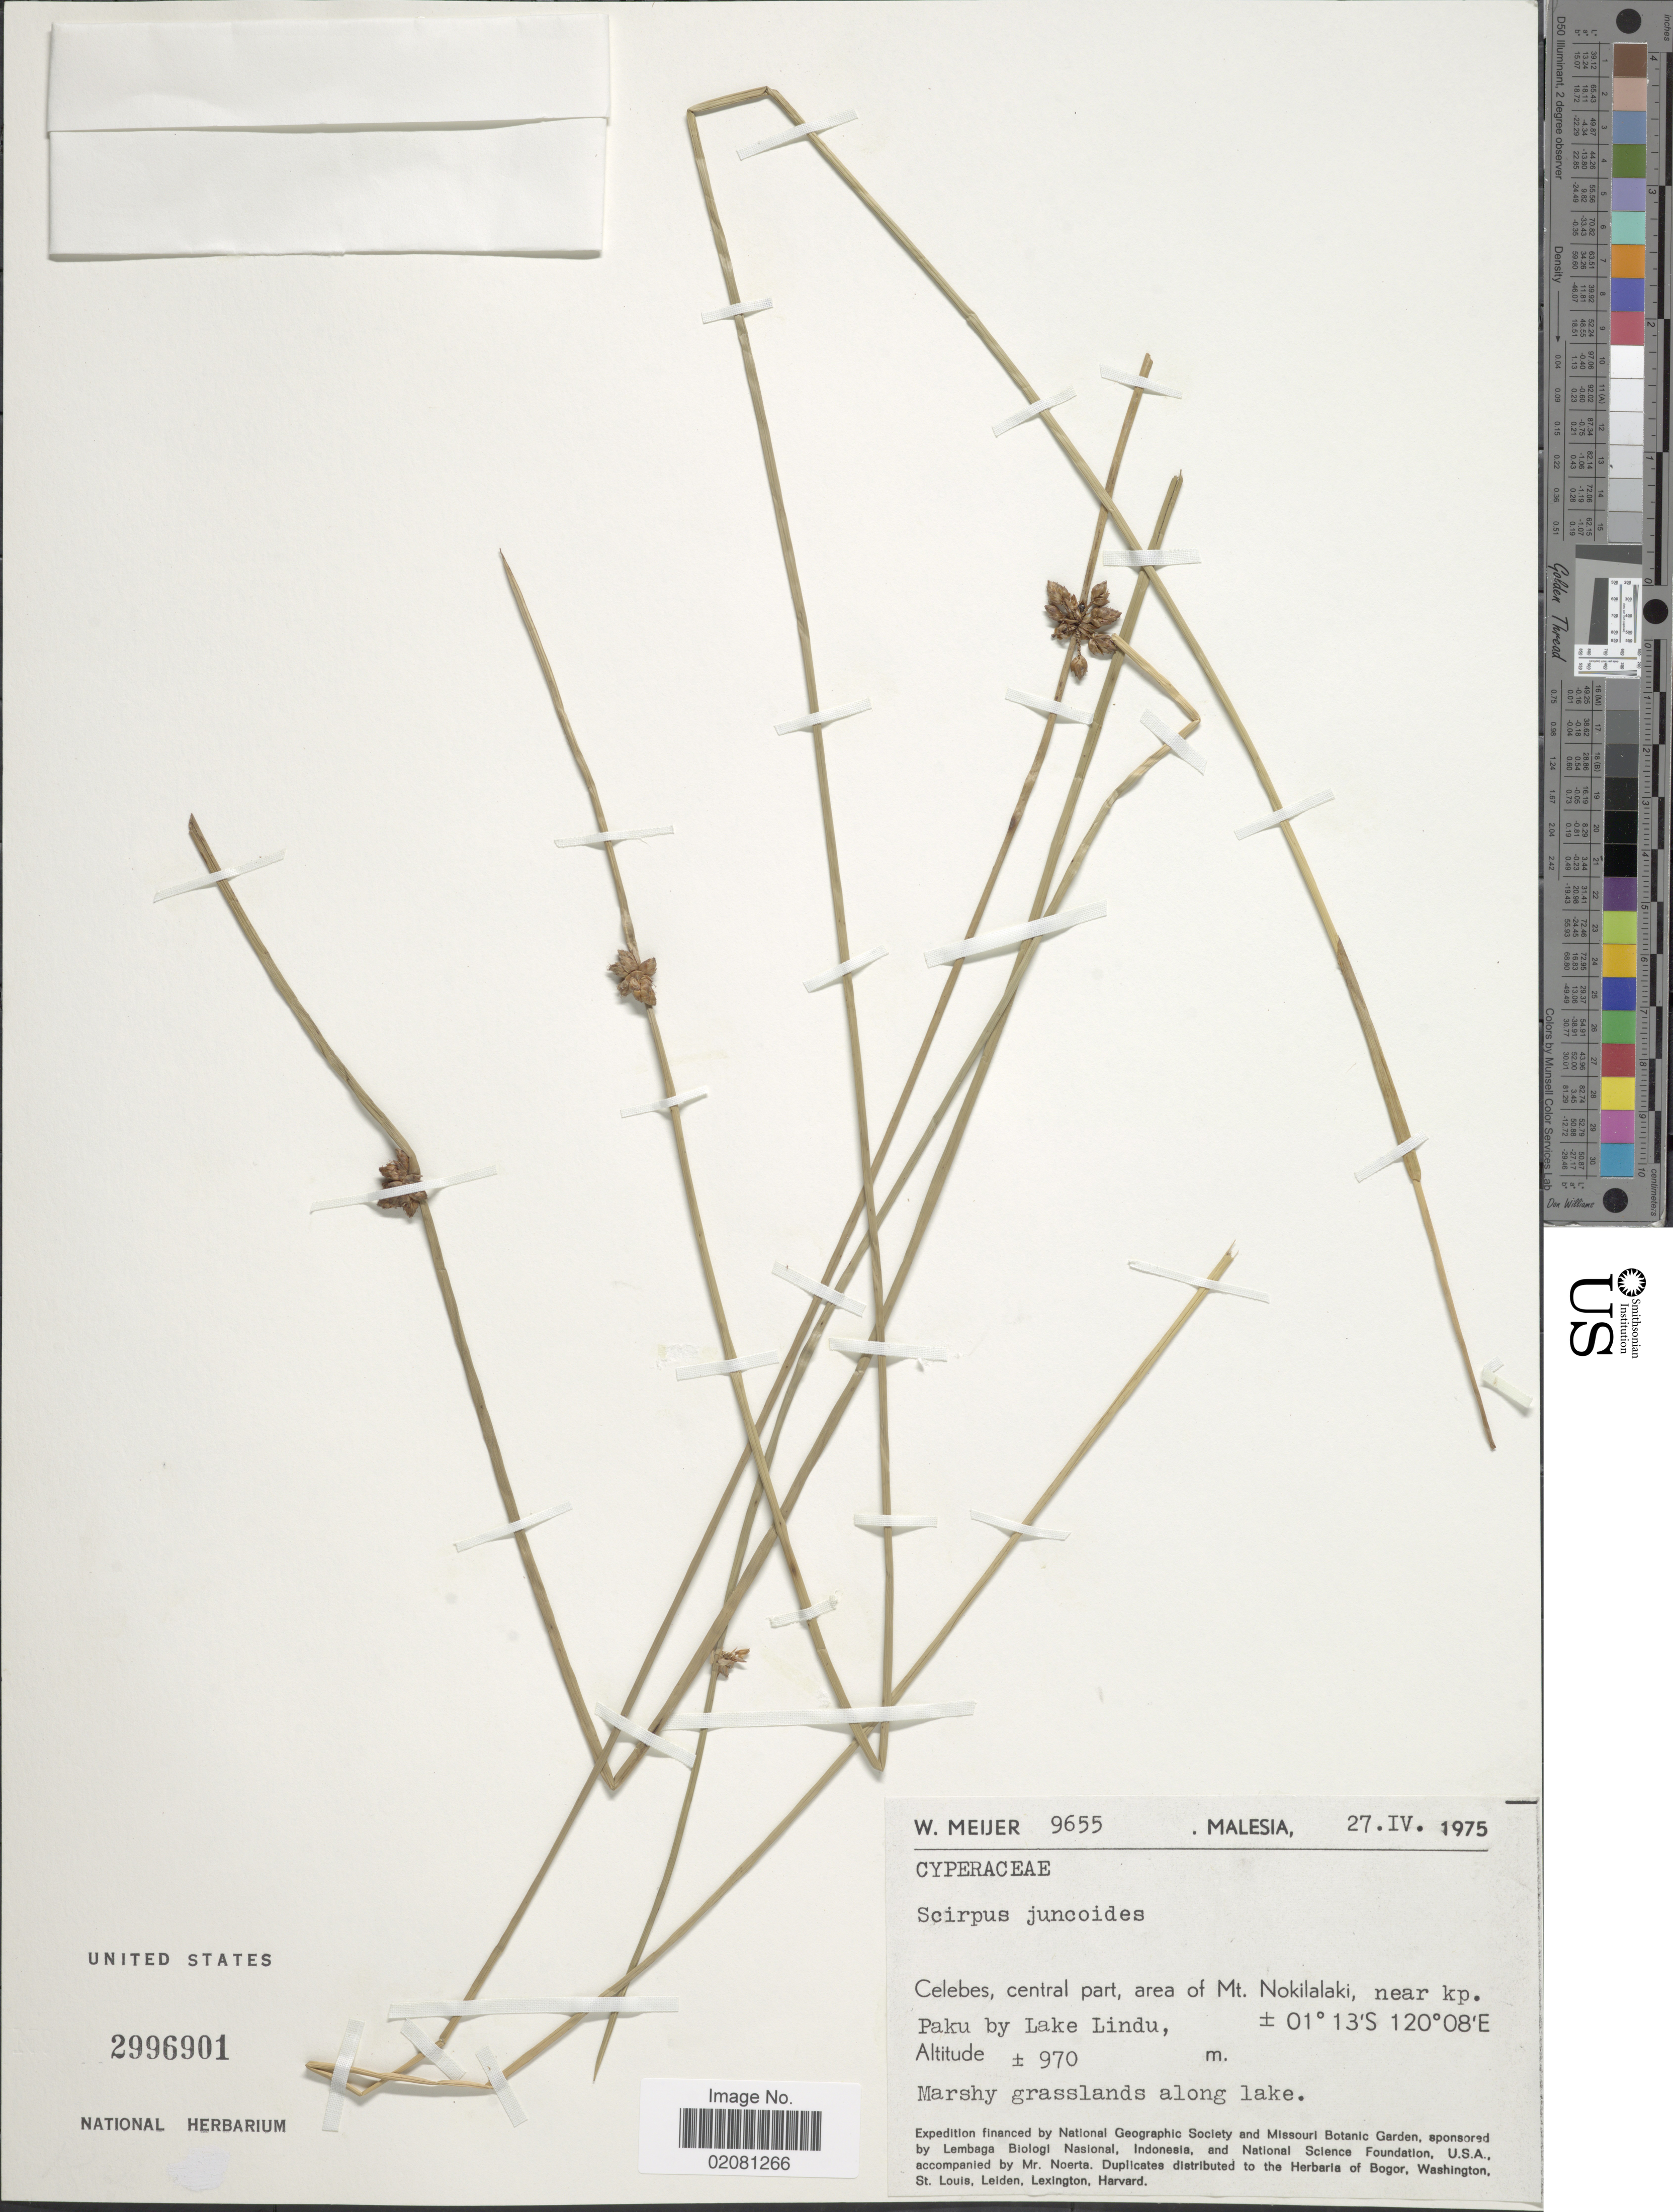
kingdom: Plantae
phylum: Tracheophyta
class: Liliopsida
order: Poales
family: Cyperaceae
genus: Schoenoplectiella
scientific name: Schoenoplectiella juncoides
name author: (Roxb.)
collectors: W. Meijer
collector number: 9655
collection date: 1975-04-27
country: Malaysia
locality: Malesia, Celebes, central part, area of Mt. Nokilalaki, near kp. Paku by Lake Lindu.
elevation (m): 970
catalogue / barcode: US 2996901